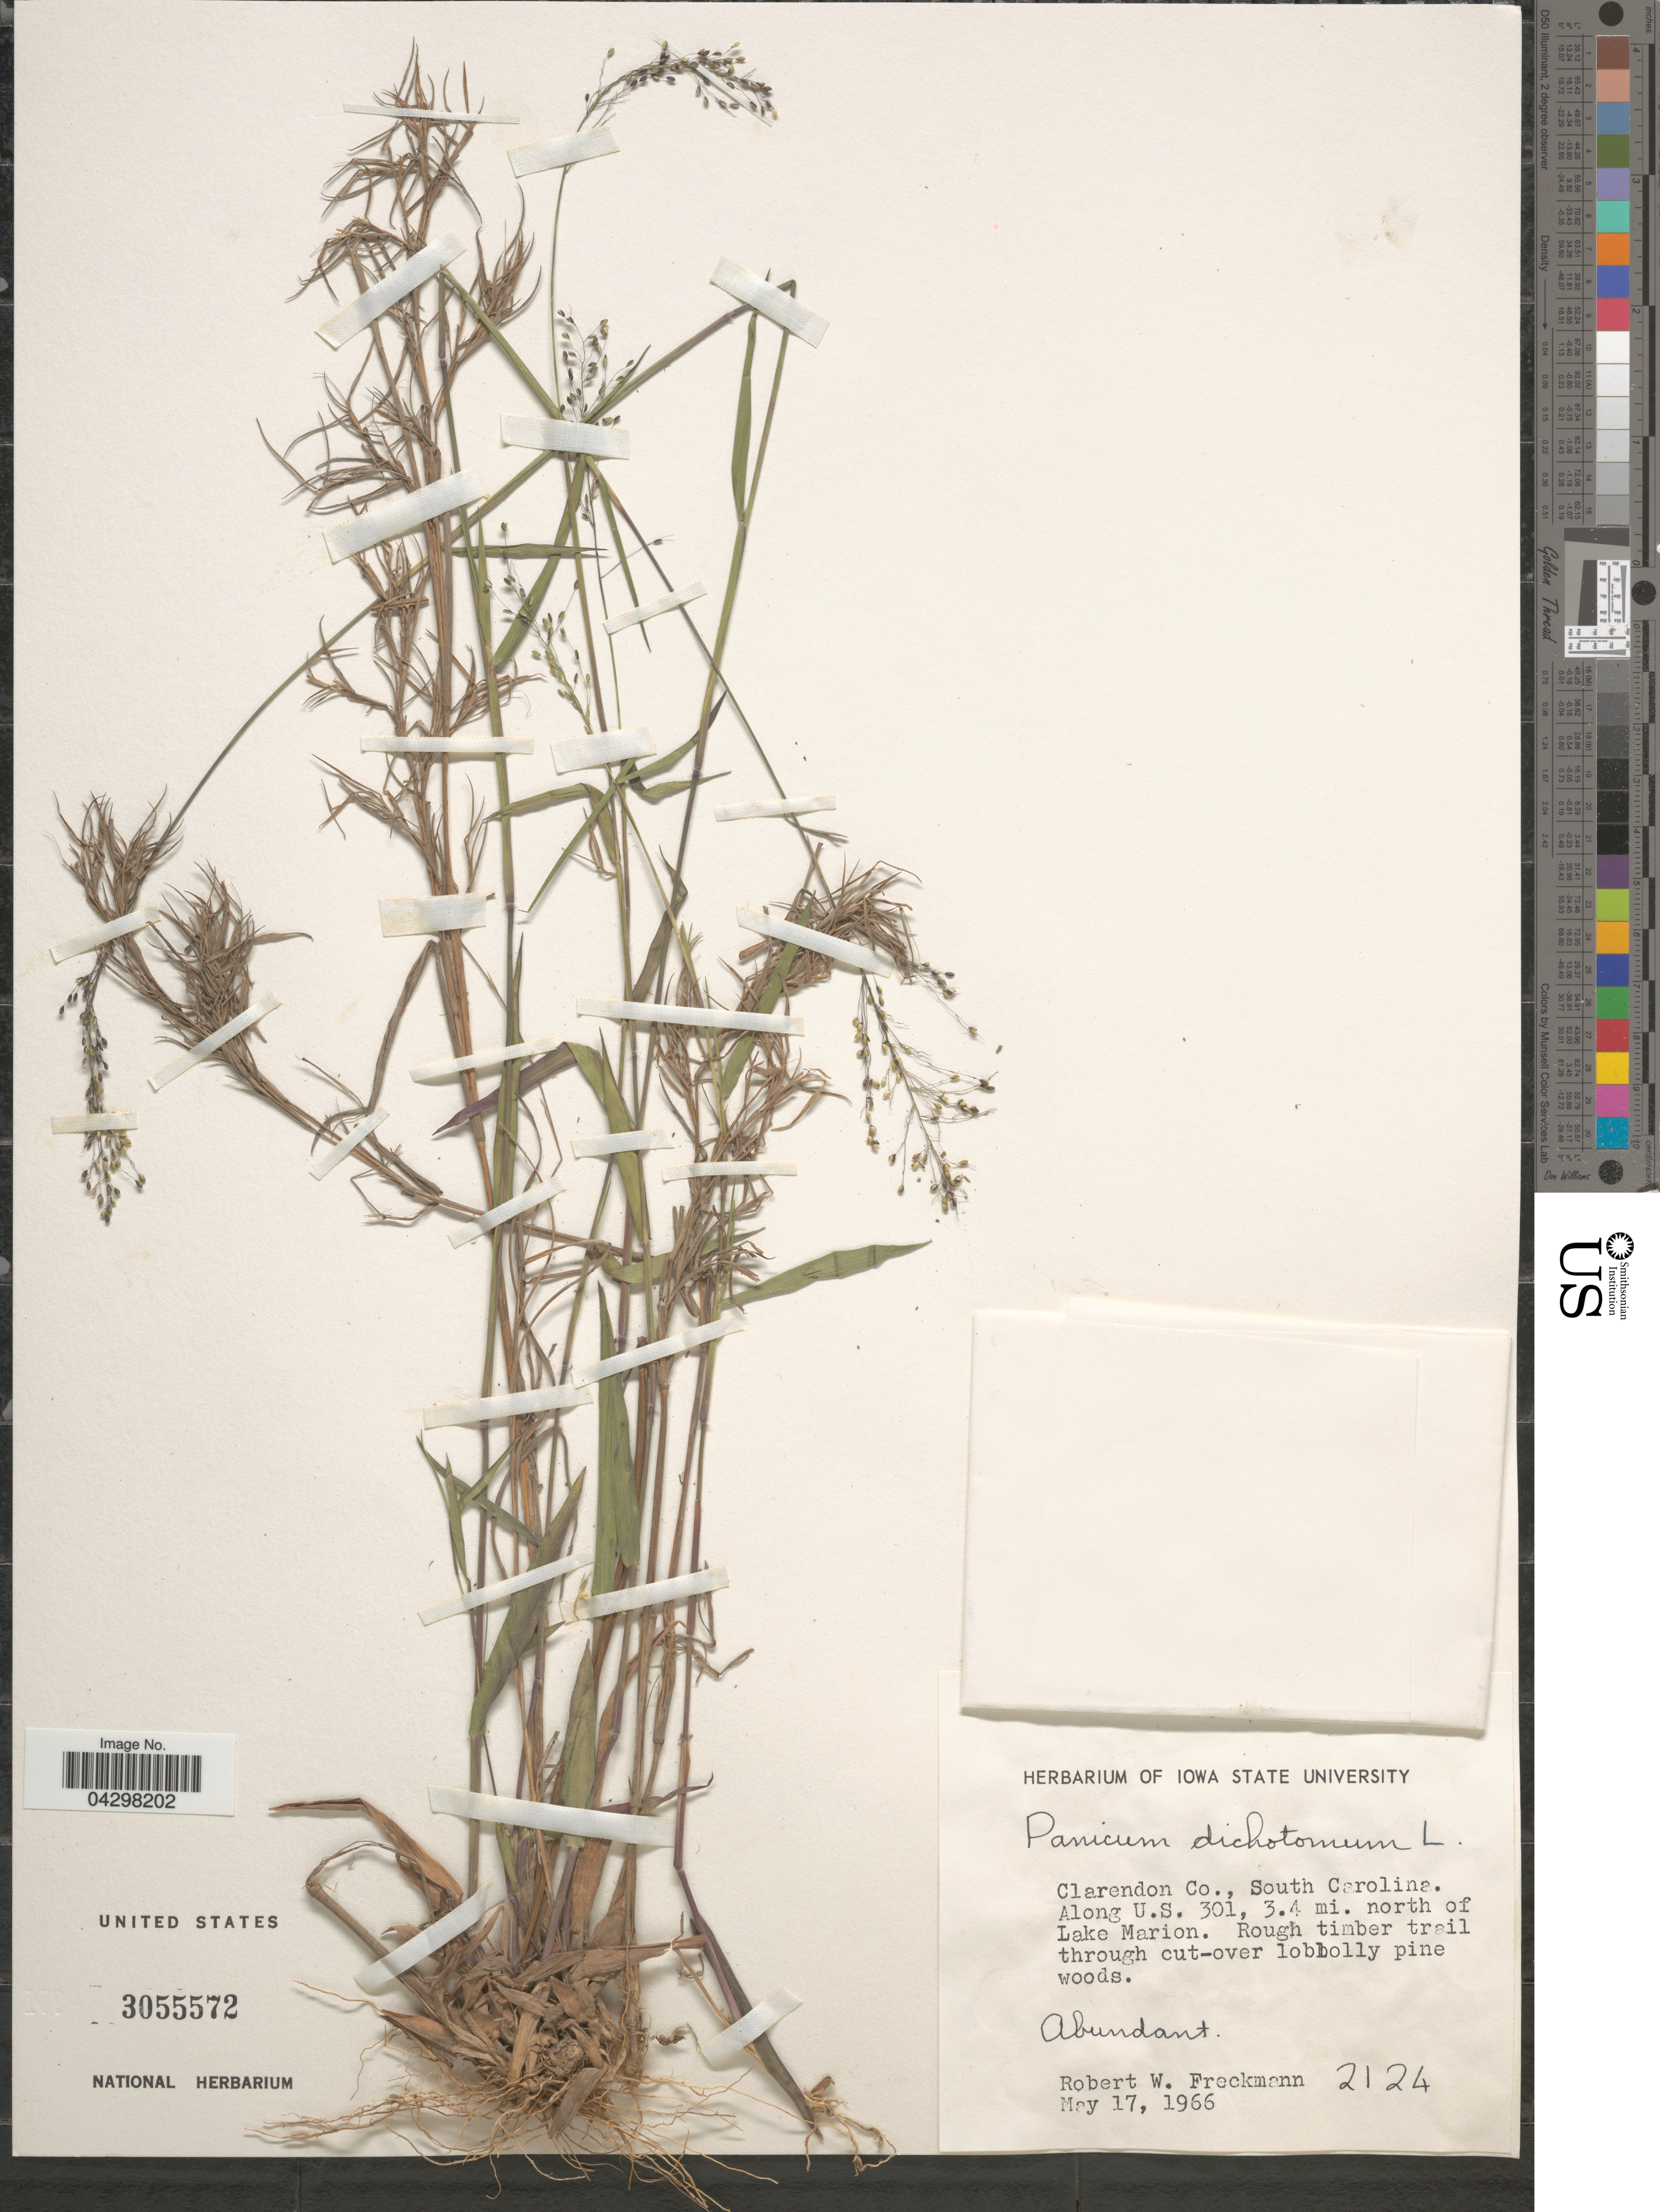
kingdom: Plantae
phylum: Tracheophyta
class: Liliopsida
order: Poales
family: Poaceae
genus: Panicum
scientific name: Panicum dichotomiflorum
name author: Michx.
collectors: R. Freckmann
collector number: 2124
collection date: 1966-05-17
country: United States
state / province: South Carolina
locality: Clarendon Co. Along U.S. 301, 3.4 mi. north of Lake Marion.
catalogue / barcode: US 3055572